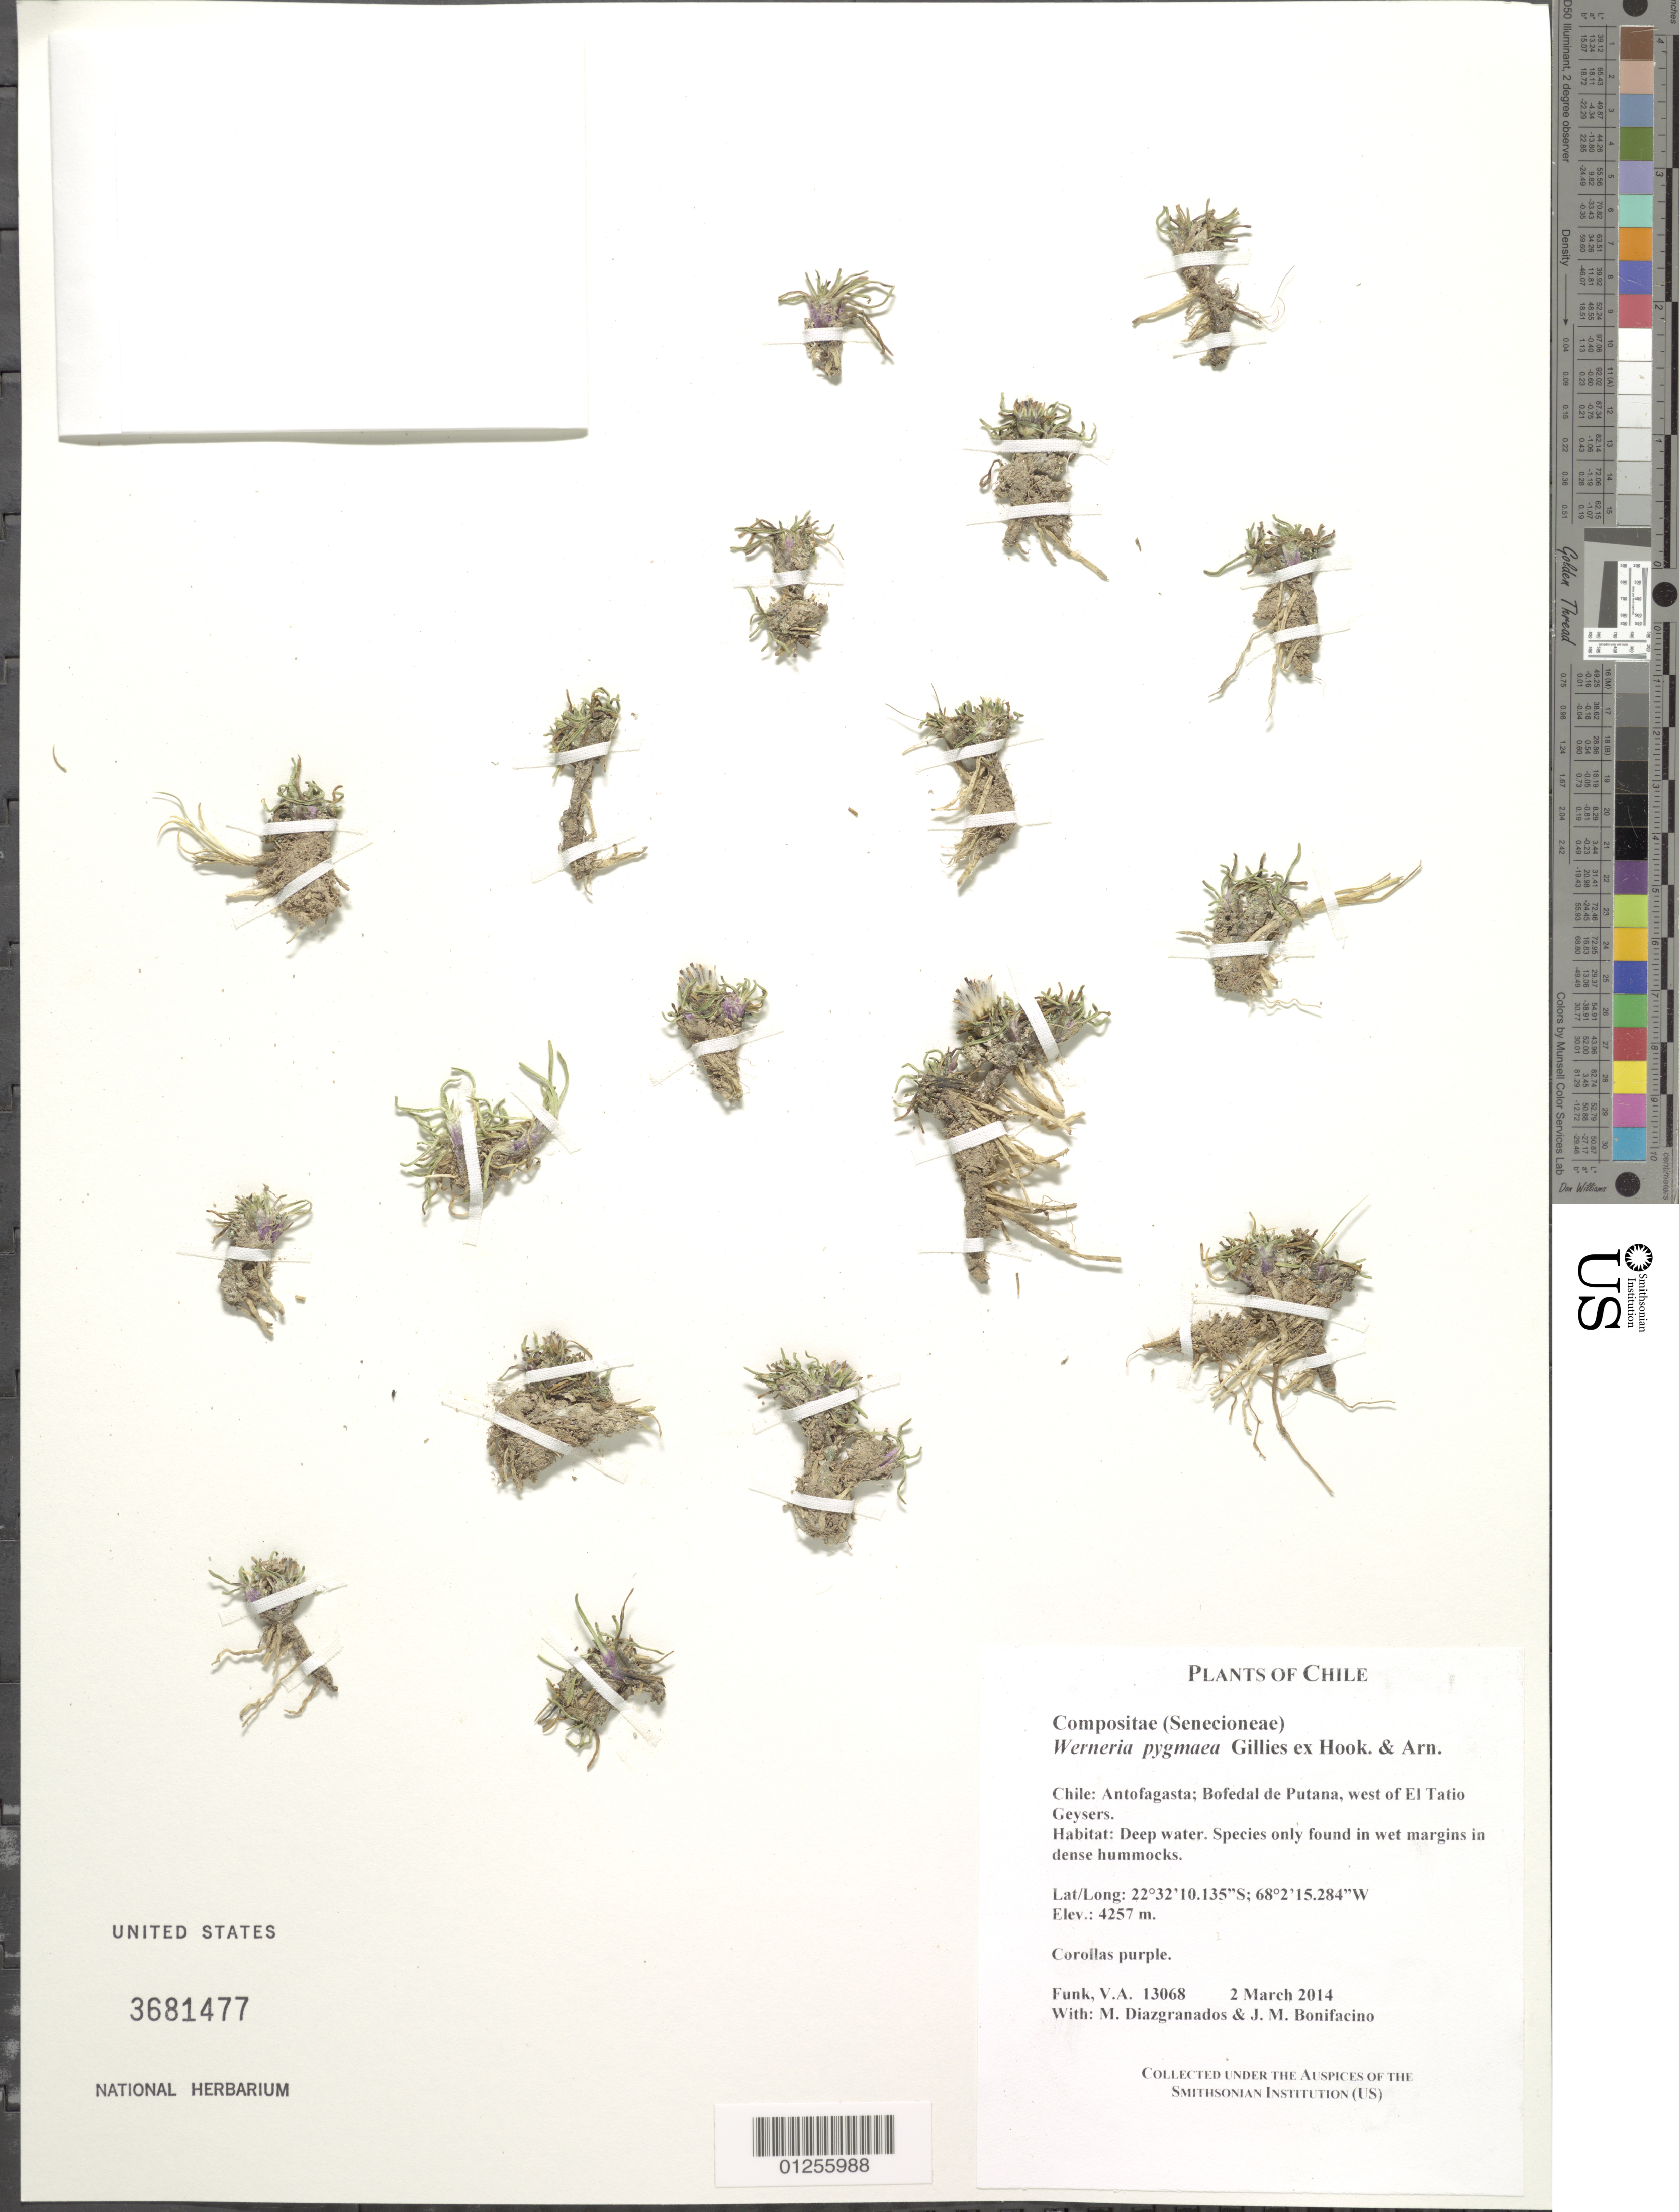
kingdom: Plantae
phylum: Tracheophyta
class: Magnoliopsida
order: Asterales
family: Asteraceae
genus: Werneria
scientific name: Werneria pygmaea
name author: Gillies ex Hook. & Arn.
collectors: V. Funk, M. Diazgranados C. & M. Bonifacino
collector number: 13068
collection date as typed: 2 March 2014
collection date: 2014-03-02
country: Chile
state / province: Antofagasta (II)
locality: Bofedal de Putana, west of El Tatio Geysers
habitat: Deep water; species only found in wet margins in dense hummocks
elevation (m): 4257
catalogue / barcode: US 3681477